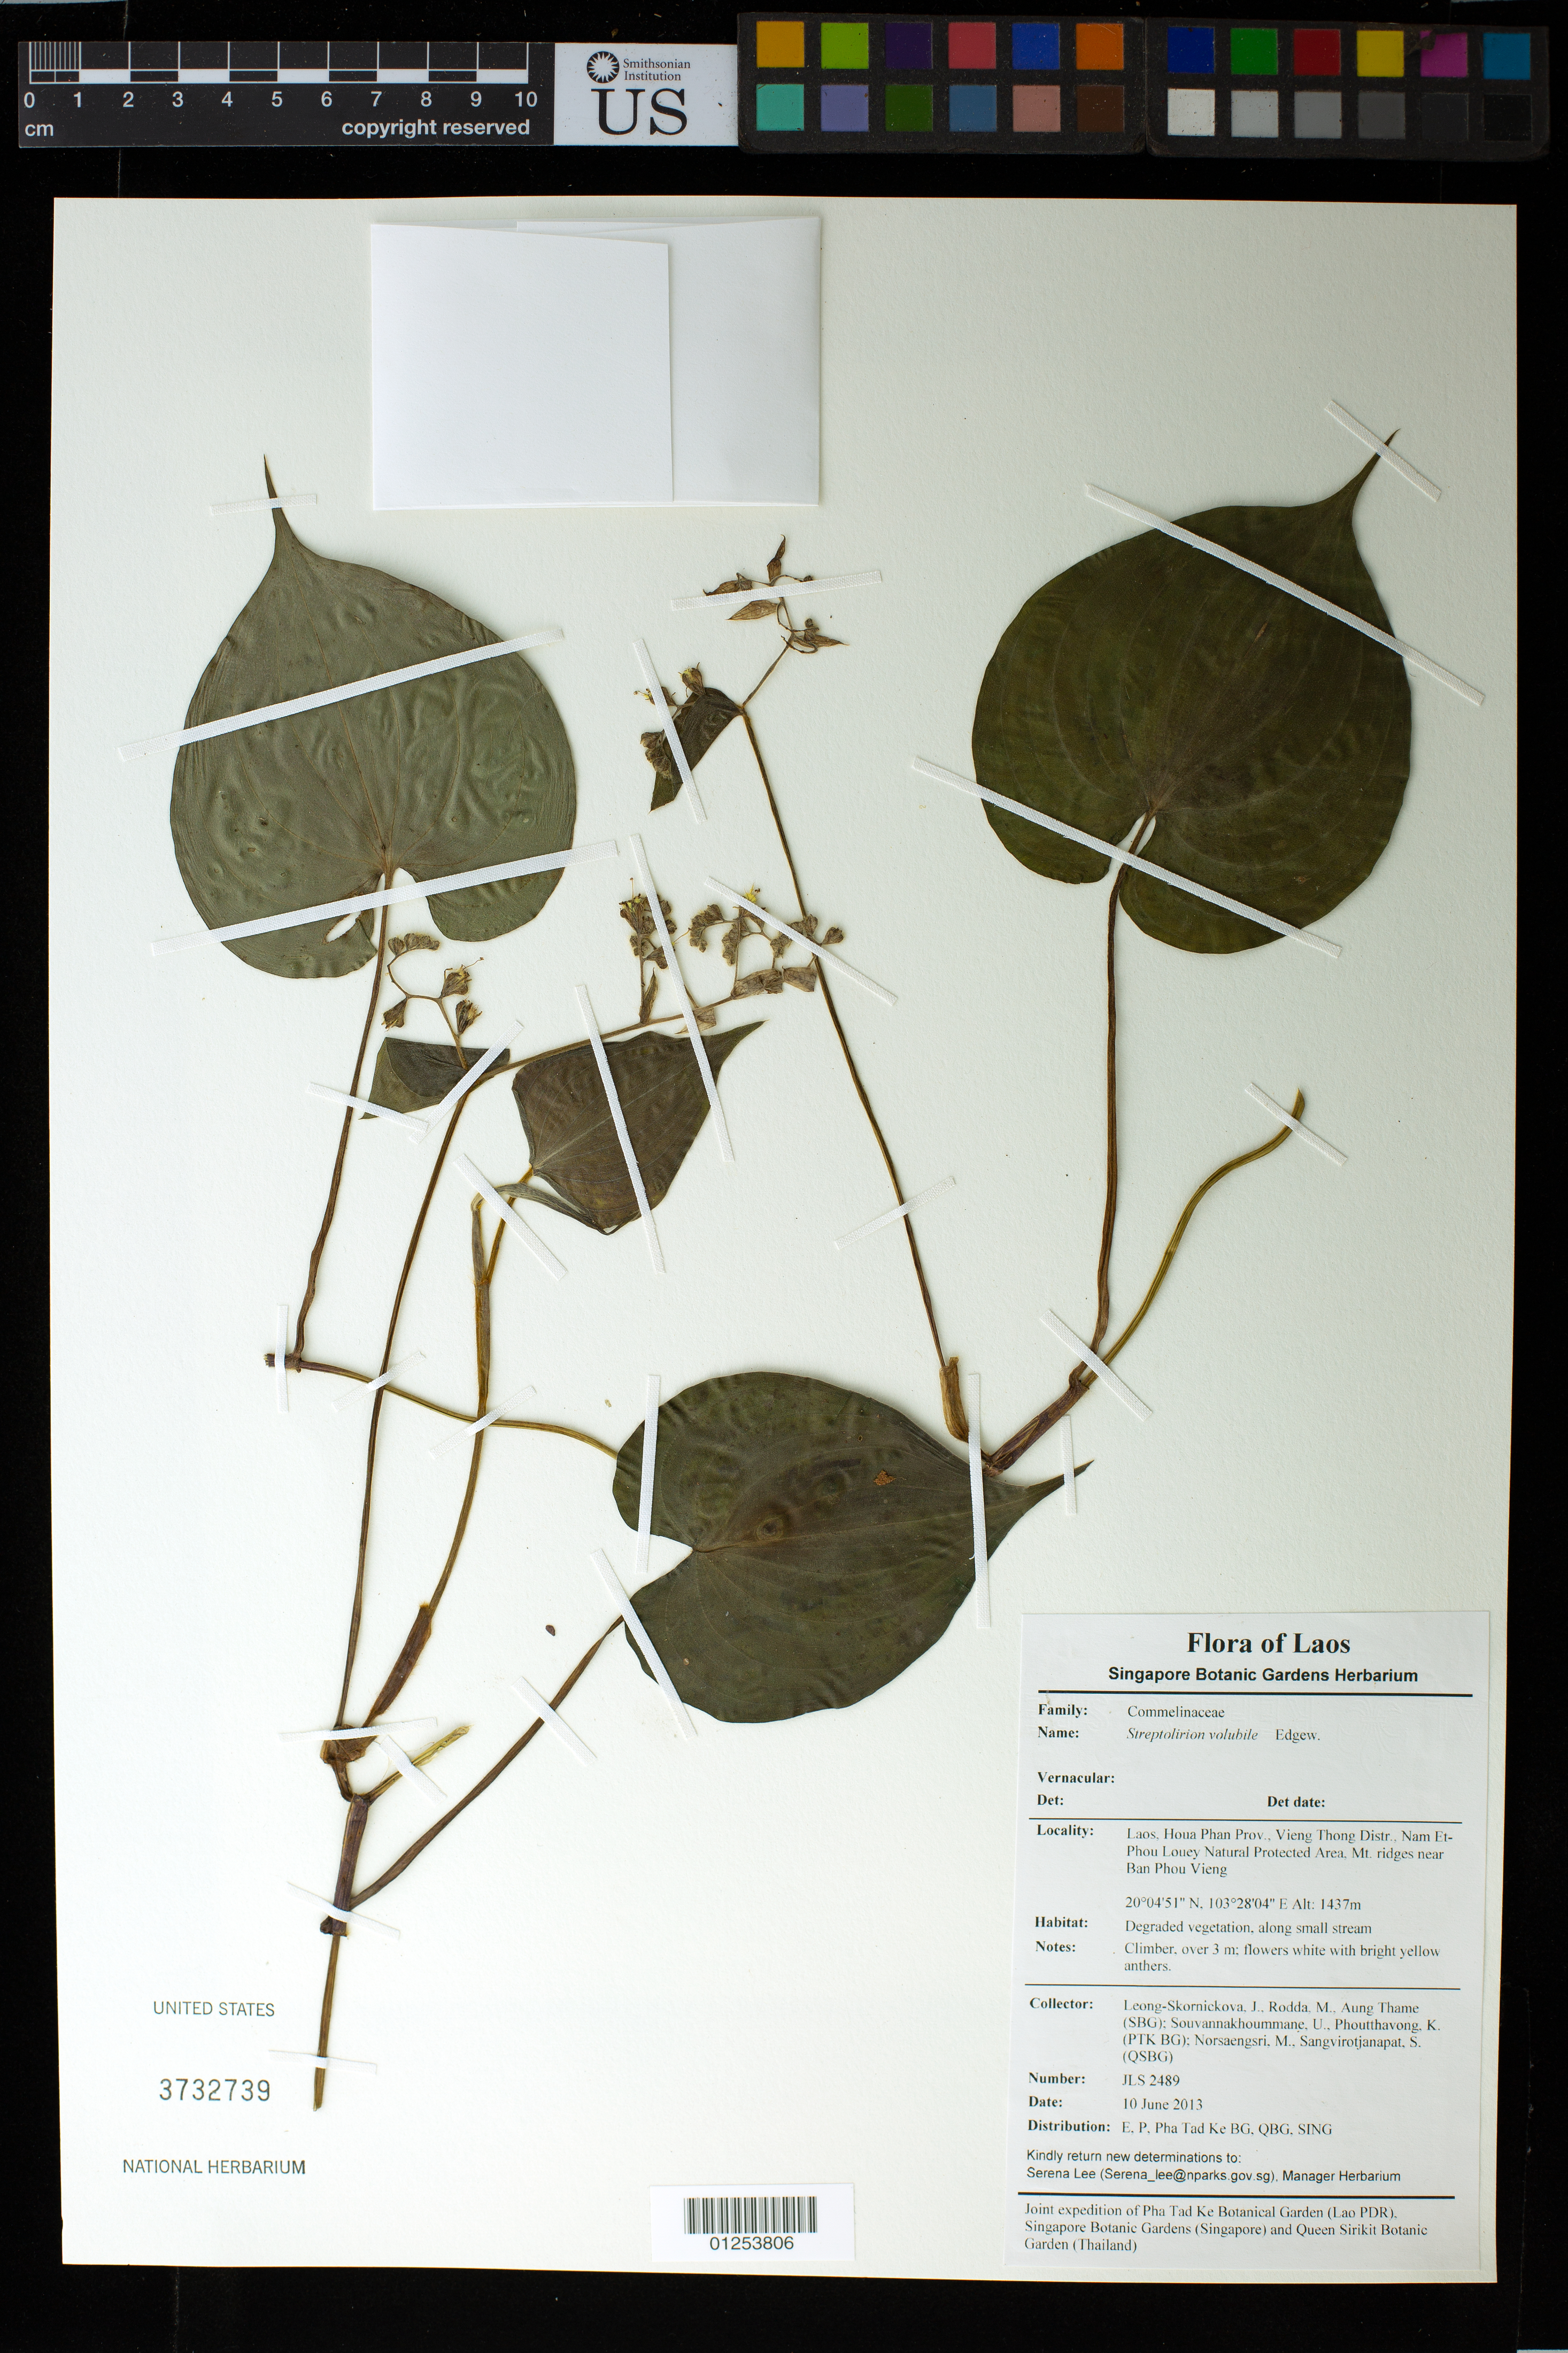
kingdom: Plantae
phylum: Tracheophyta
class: Liliopsida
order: Commelinales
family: Commelinaceae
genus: Streptolirion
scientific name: Streptolirion volubile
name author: Edgew.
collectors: J. Škornicková et al.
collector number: JLS 2489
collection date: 2013-06-10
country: Laos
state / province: Houaphan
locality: Vieng Thong Distr., Nam Et-Phou Louey Natural Protected Area, Mt. ridges near Ban Phou Vieng.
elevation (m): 1437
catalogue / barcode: US 3732739